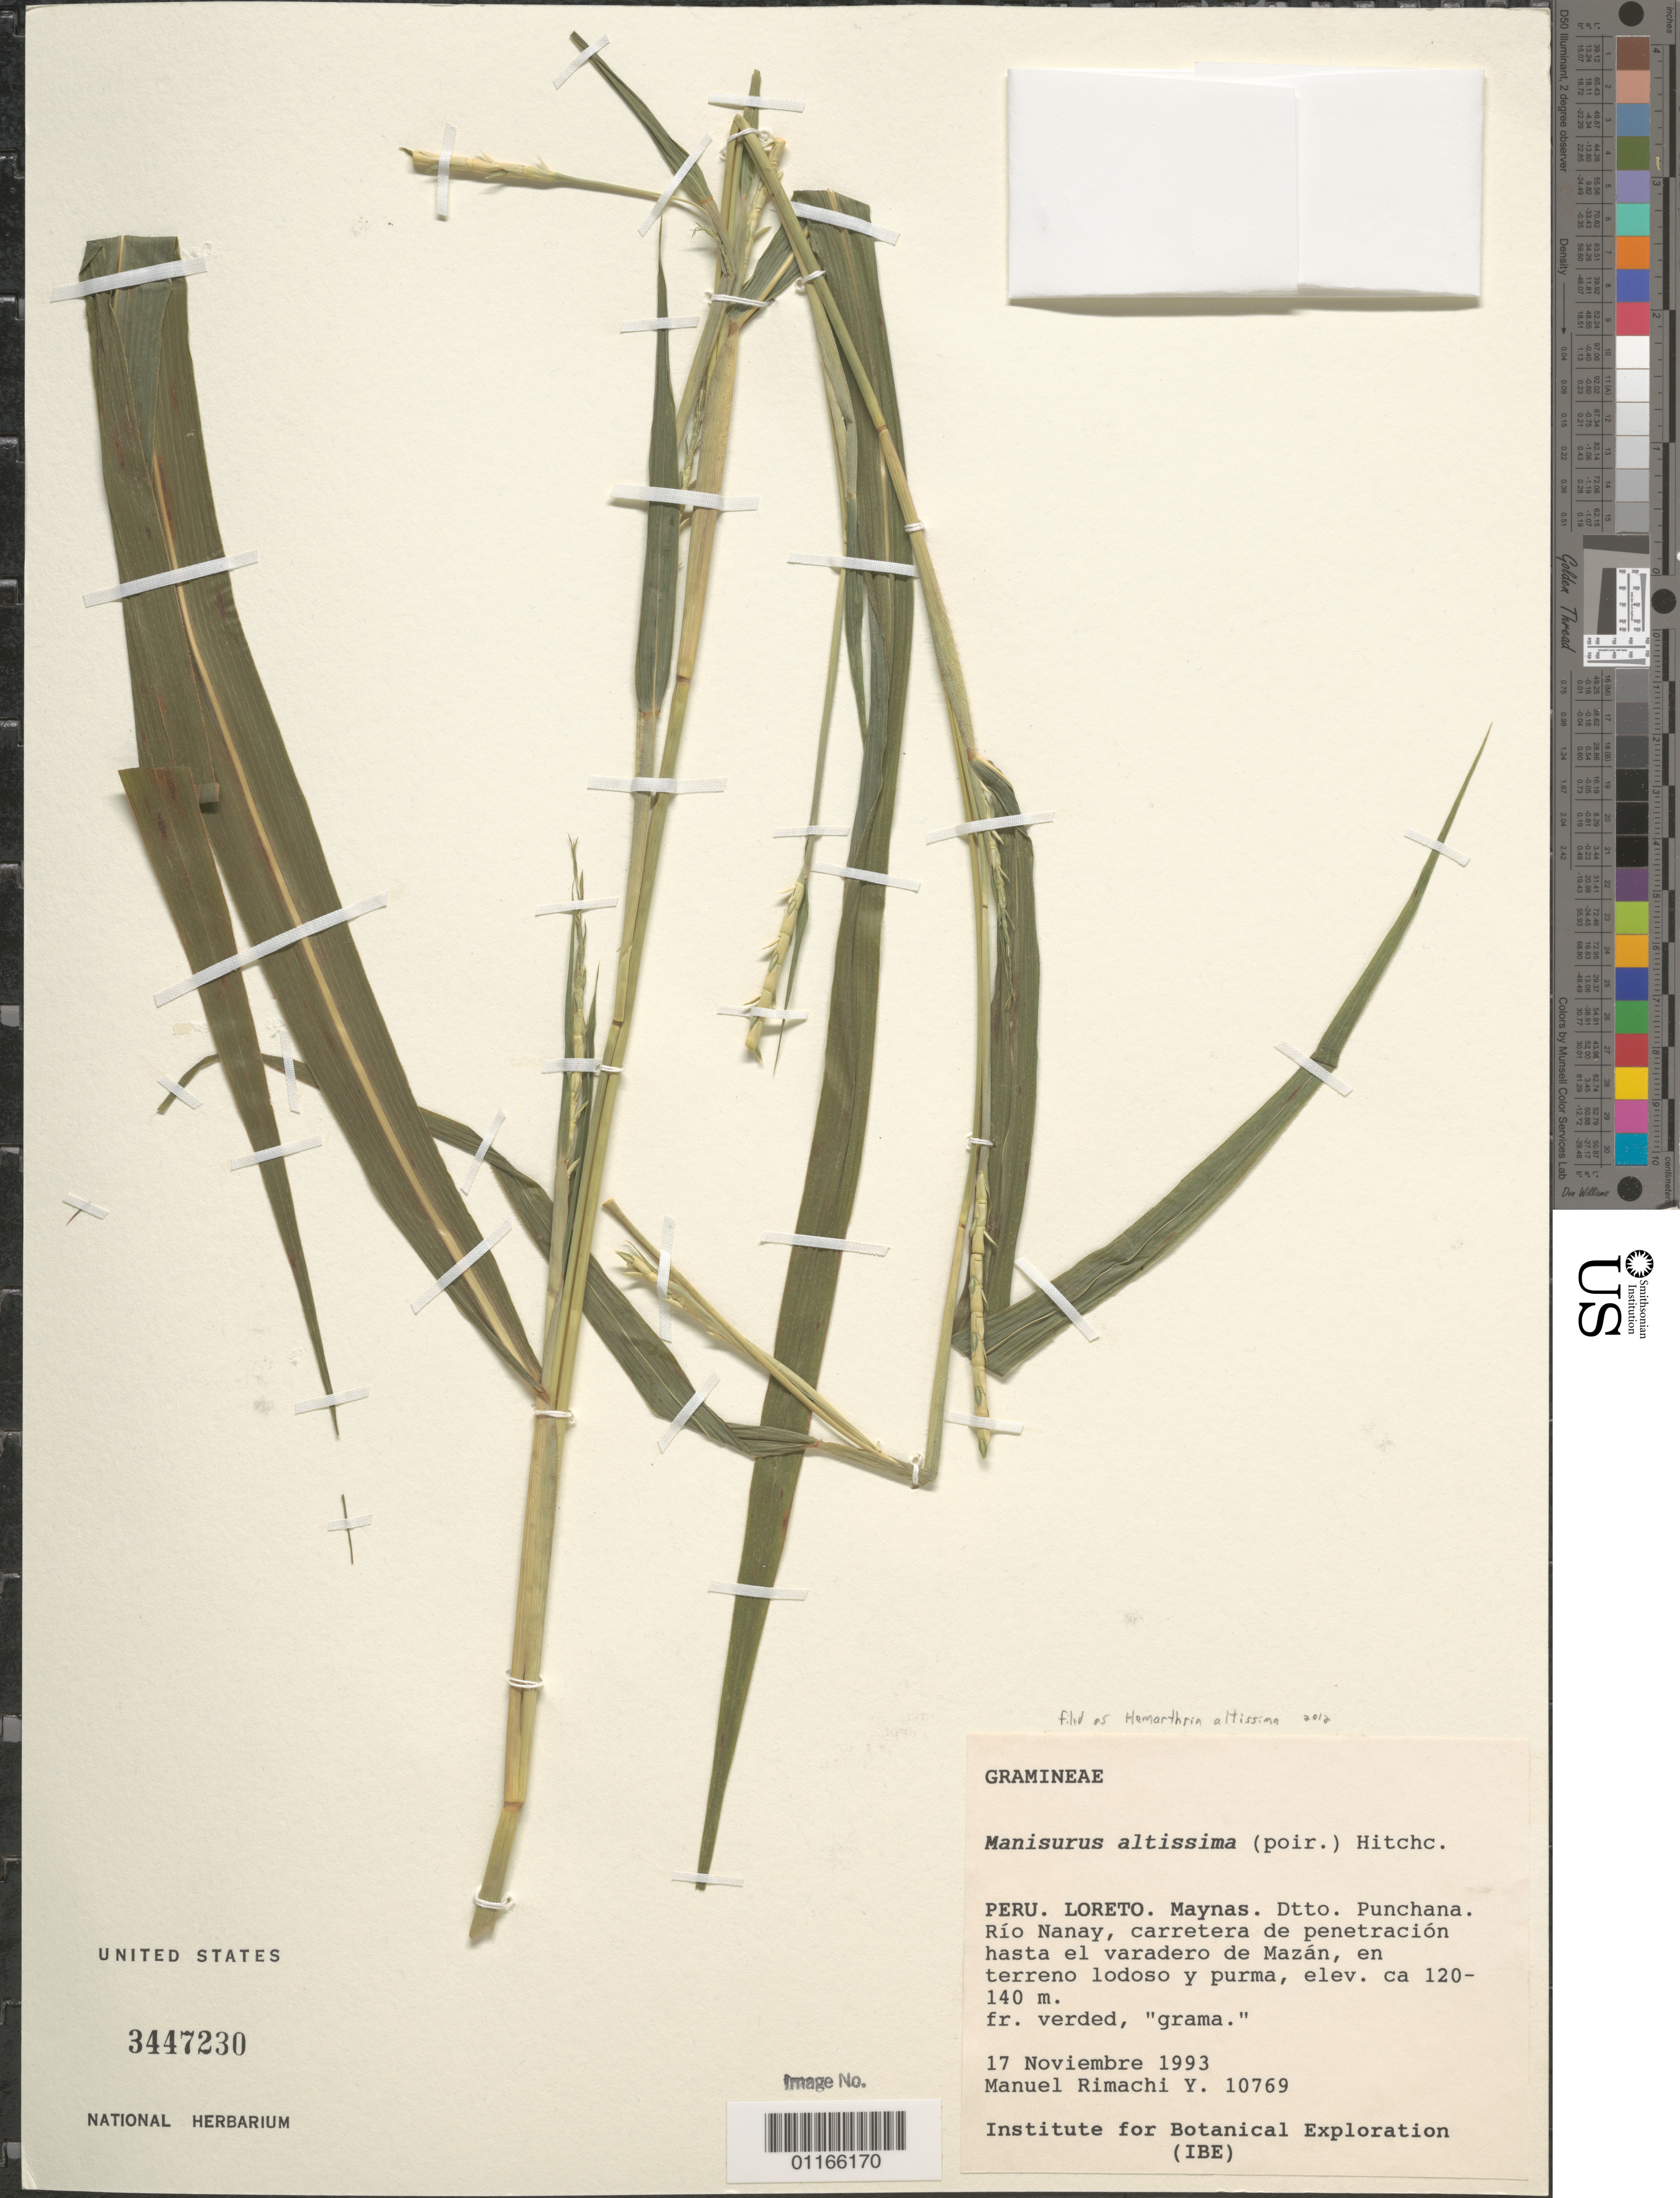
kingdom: Plantae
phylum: Tracheophyta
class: Liliopsida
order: Poales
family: Poaceae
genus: Hemarthria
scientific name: Hemarthria altissima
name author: (Poir.) Stapf & C. E. Hubb.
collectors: M. Rimachi Y.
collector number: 10769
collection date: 1993-11-17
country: Peru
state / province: Loreto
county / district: Maynas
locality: Dtto. Punchana. Rio Nanay.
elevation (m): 120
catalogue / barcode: US 3447230